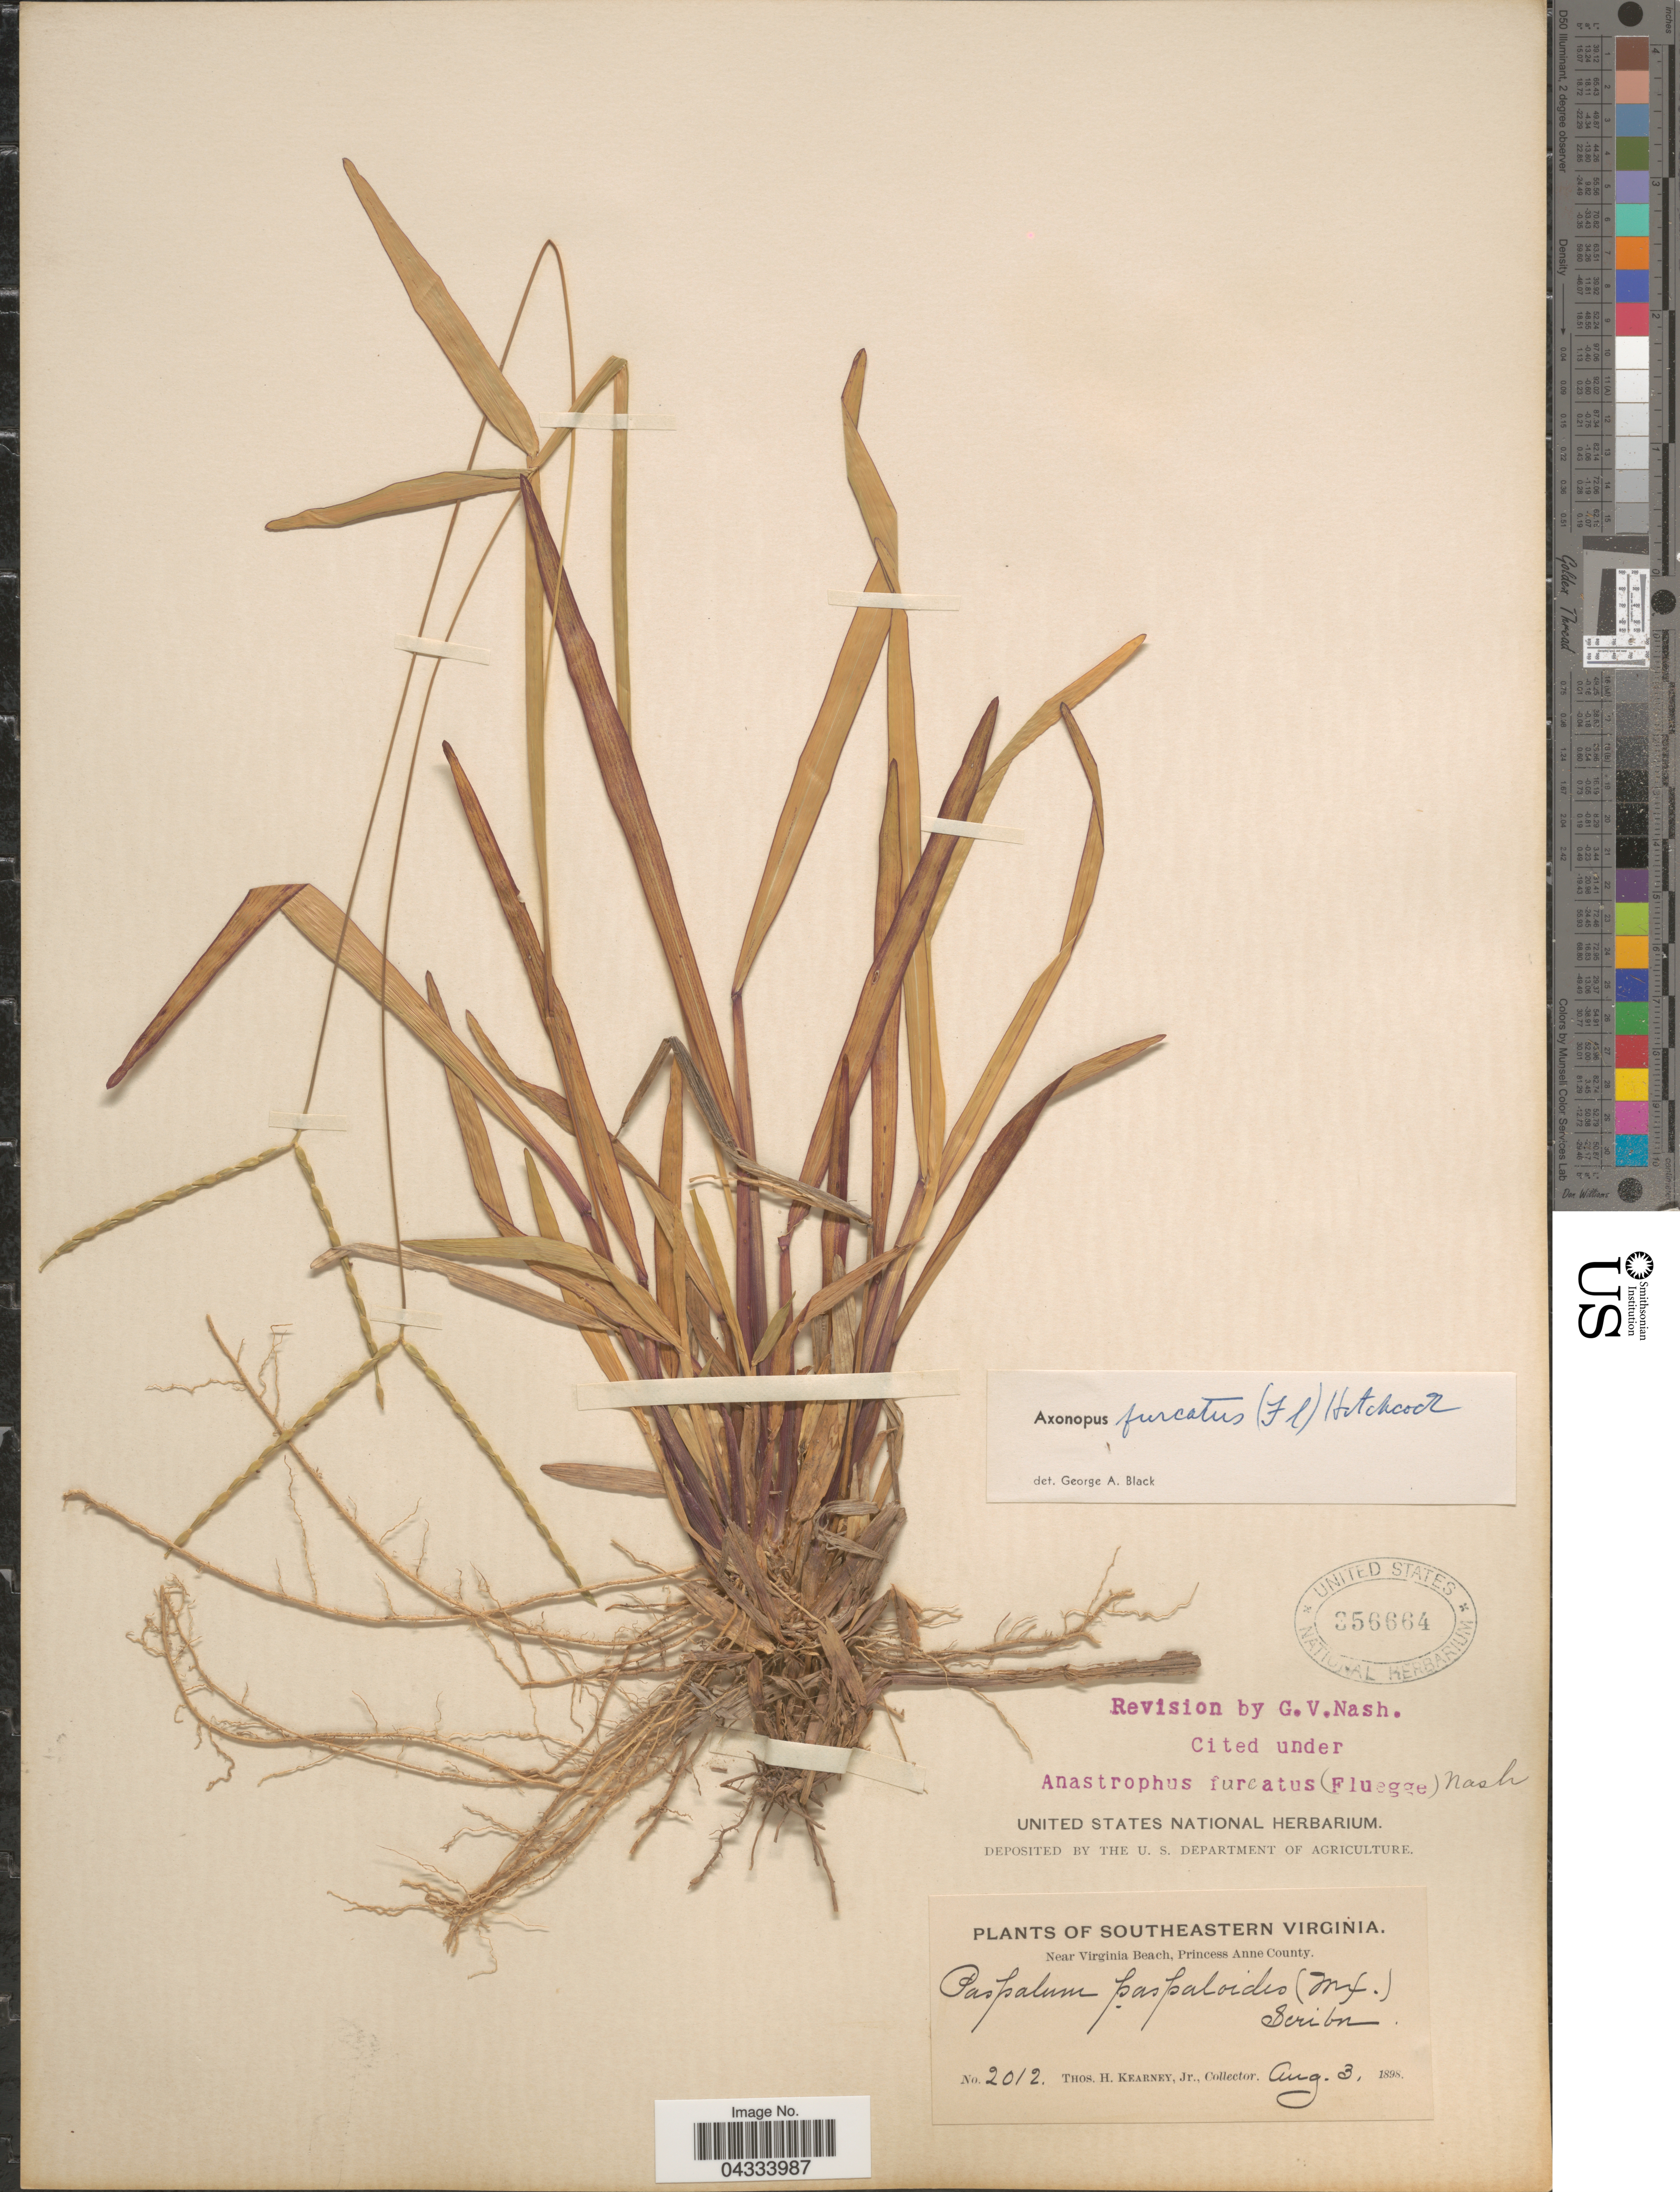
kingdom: Plantae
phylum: Tracheophyta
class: Liliopsida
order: Poales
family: Poaceae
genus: Axonopus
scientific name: Axonopus furcatus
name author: (Flüggé) Hitchc.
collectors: T. H. Kearney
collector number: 2012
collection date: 1898-08-03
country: United States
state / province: Virginia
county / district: City of Virginia Beach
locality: Southeastern Virginia. Near Virginia Beach, Princess Anne (=historic county name) County.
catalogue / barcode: US 356664